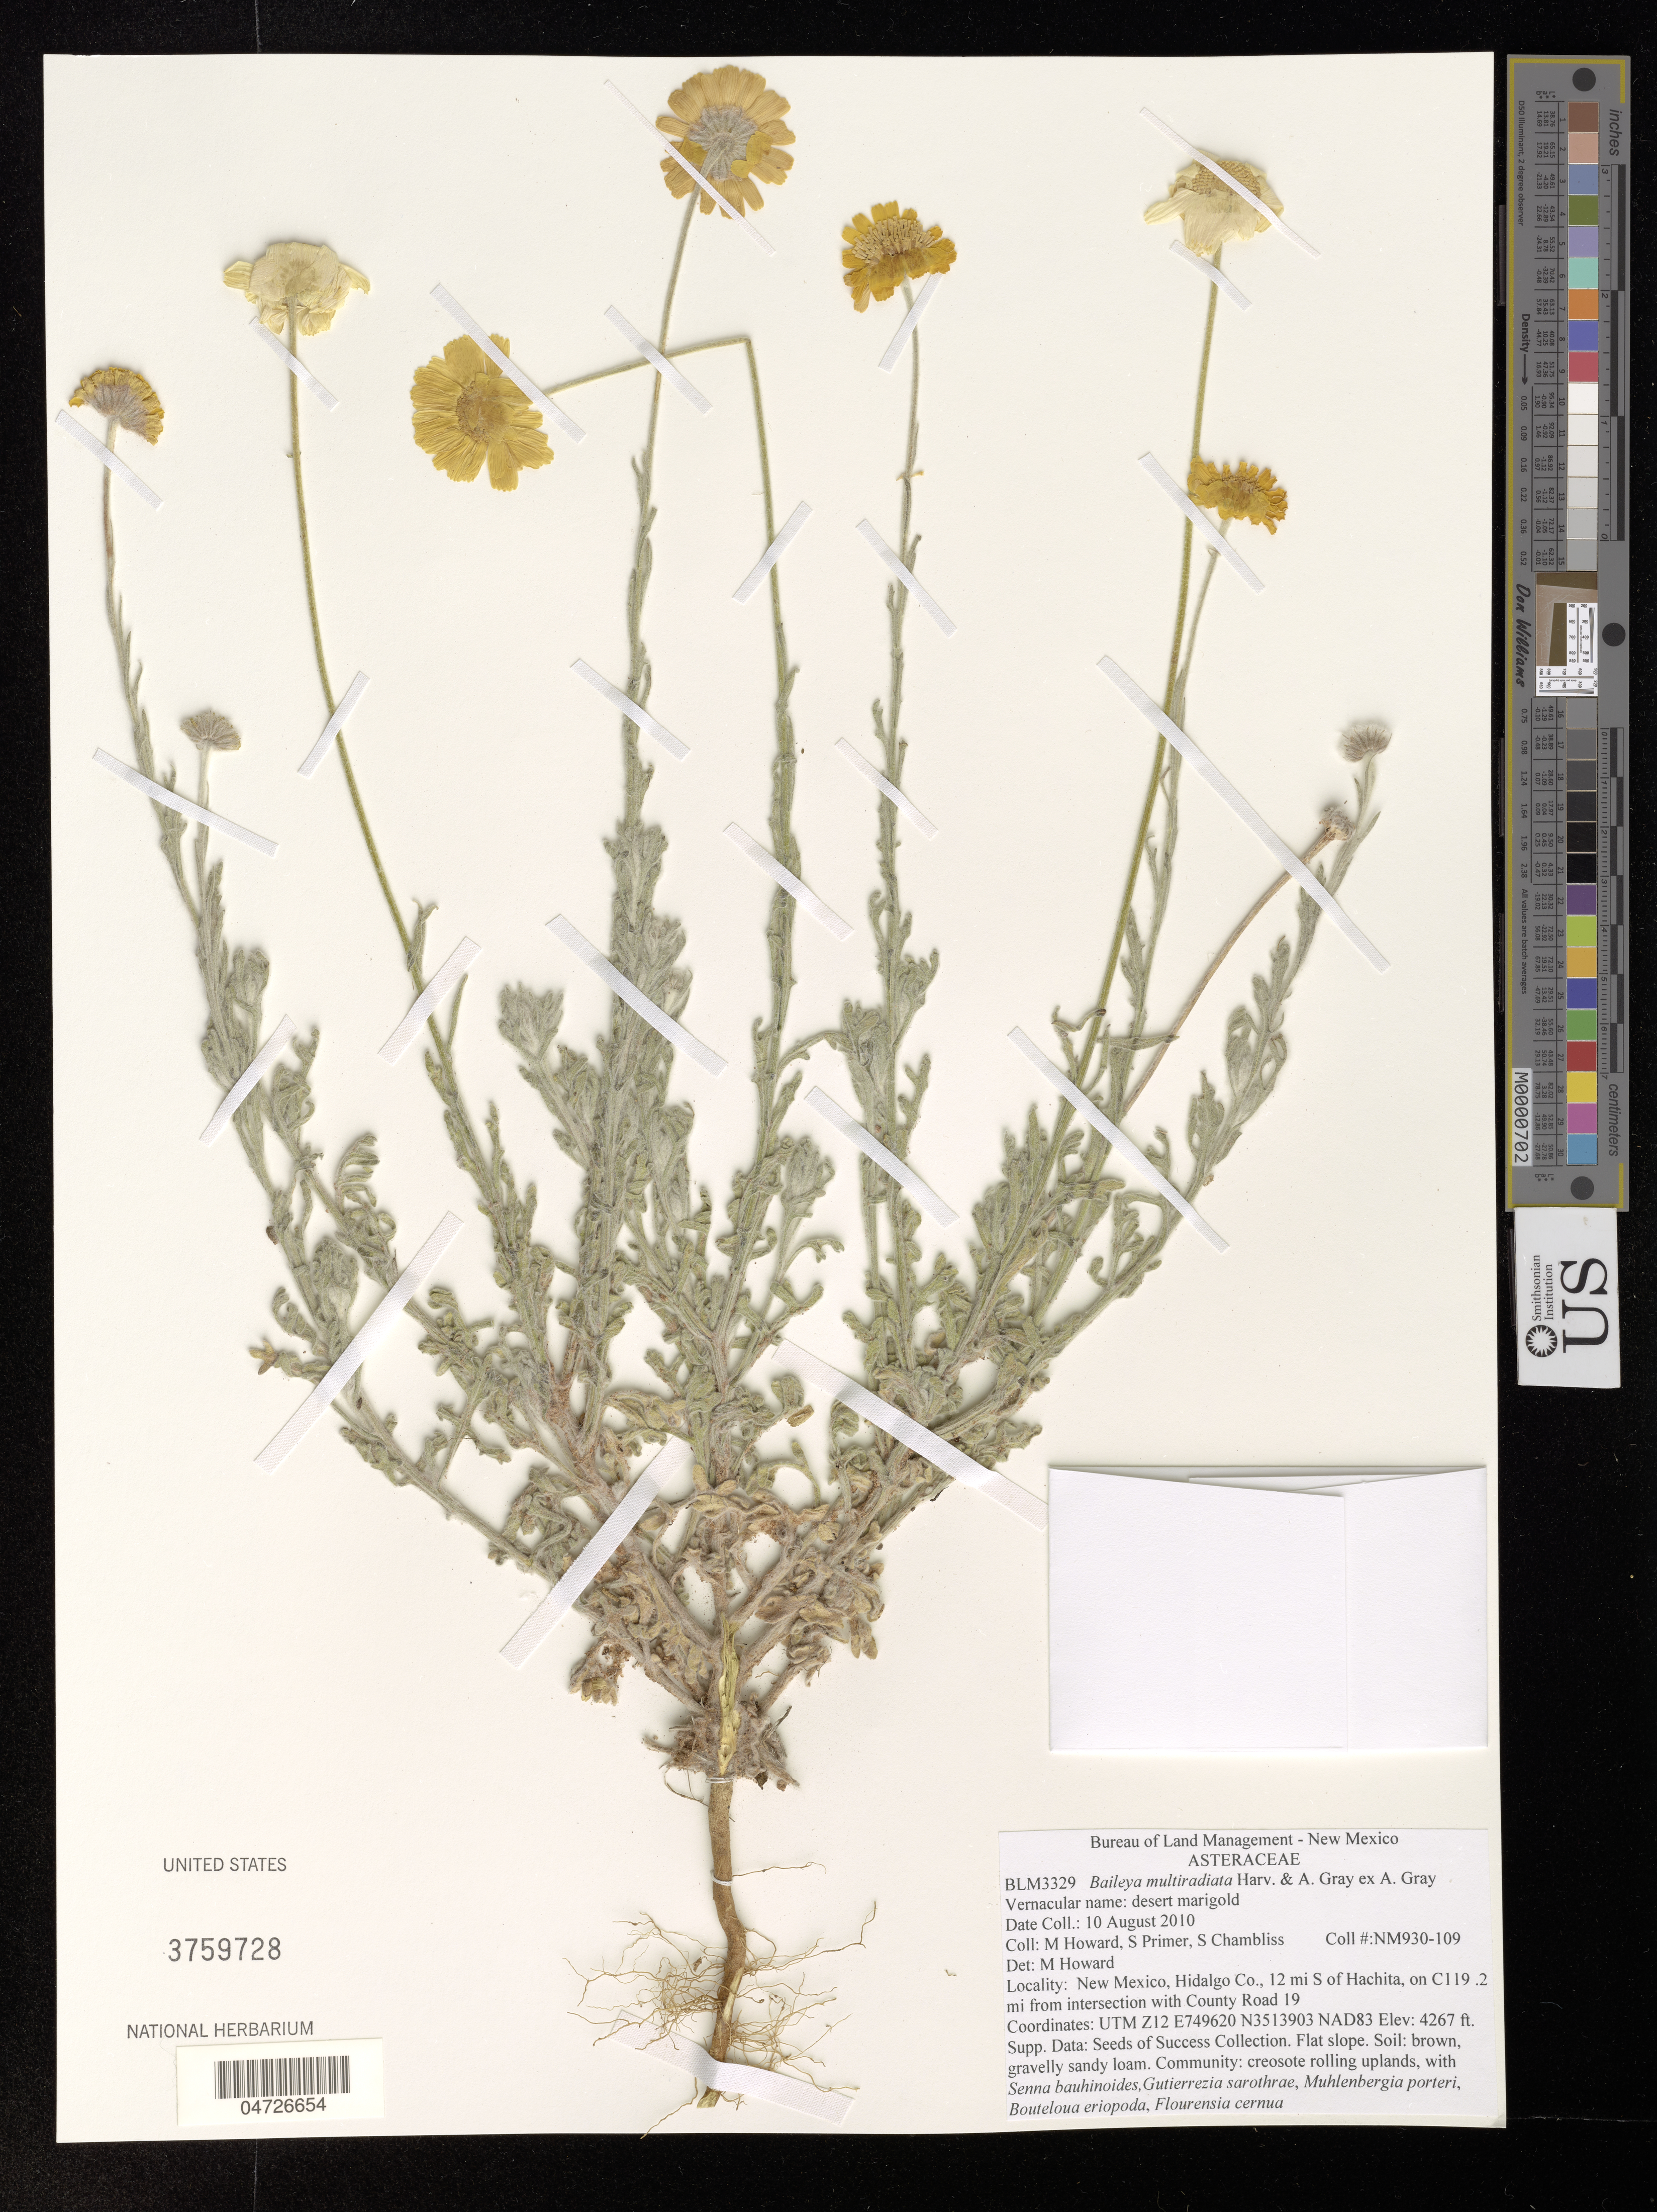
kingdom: Plantae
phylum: Tracheophyta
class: Magnoliopsida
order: Asterales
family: Asteraceae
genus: Baileya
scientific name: Baileya multiradiata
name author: Harv. & A. Gray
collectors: M. Howard, S. Primer & S. Chambliss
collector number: NM930-109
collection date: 2010-08-10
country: United States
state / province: New Mexico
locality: Hidalgo Co., 12 mi S of Hachita, on C119.2 mi from intersection with County Road 19.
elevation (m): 1301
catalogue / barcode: US 3759728